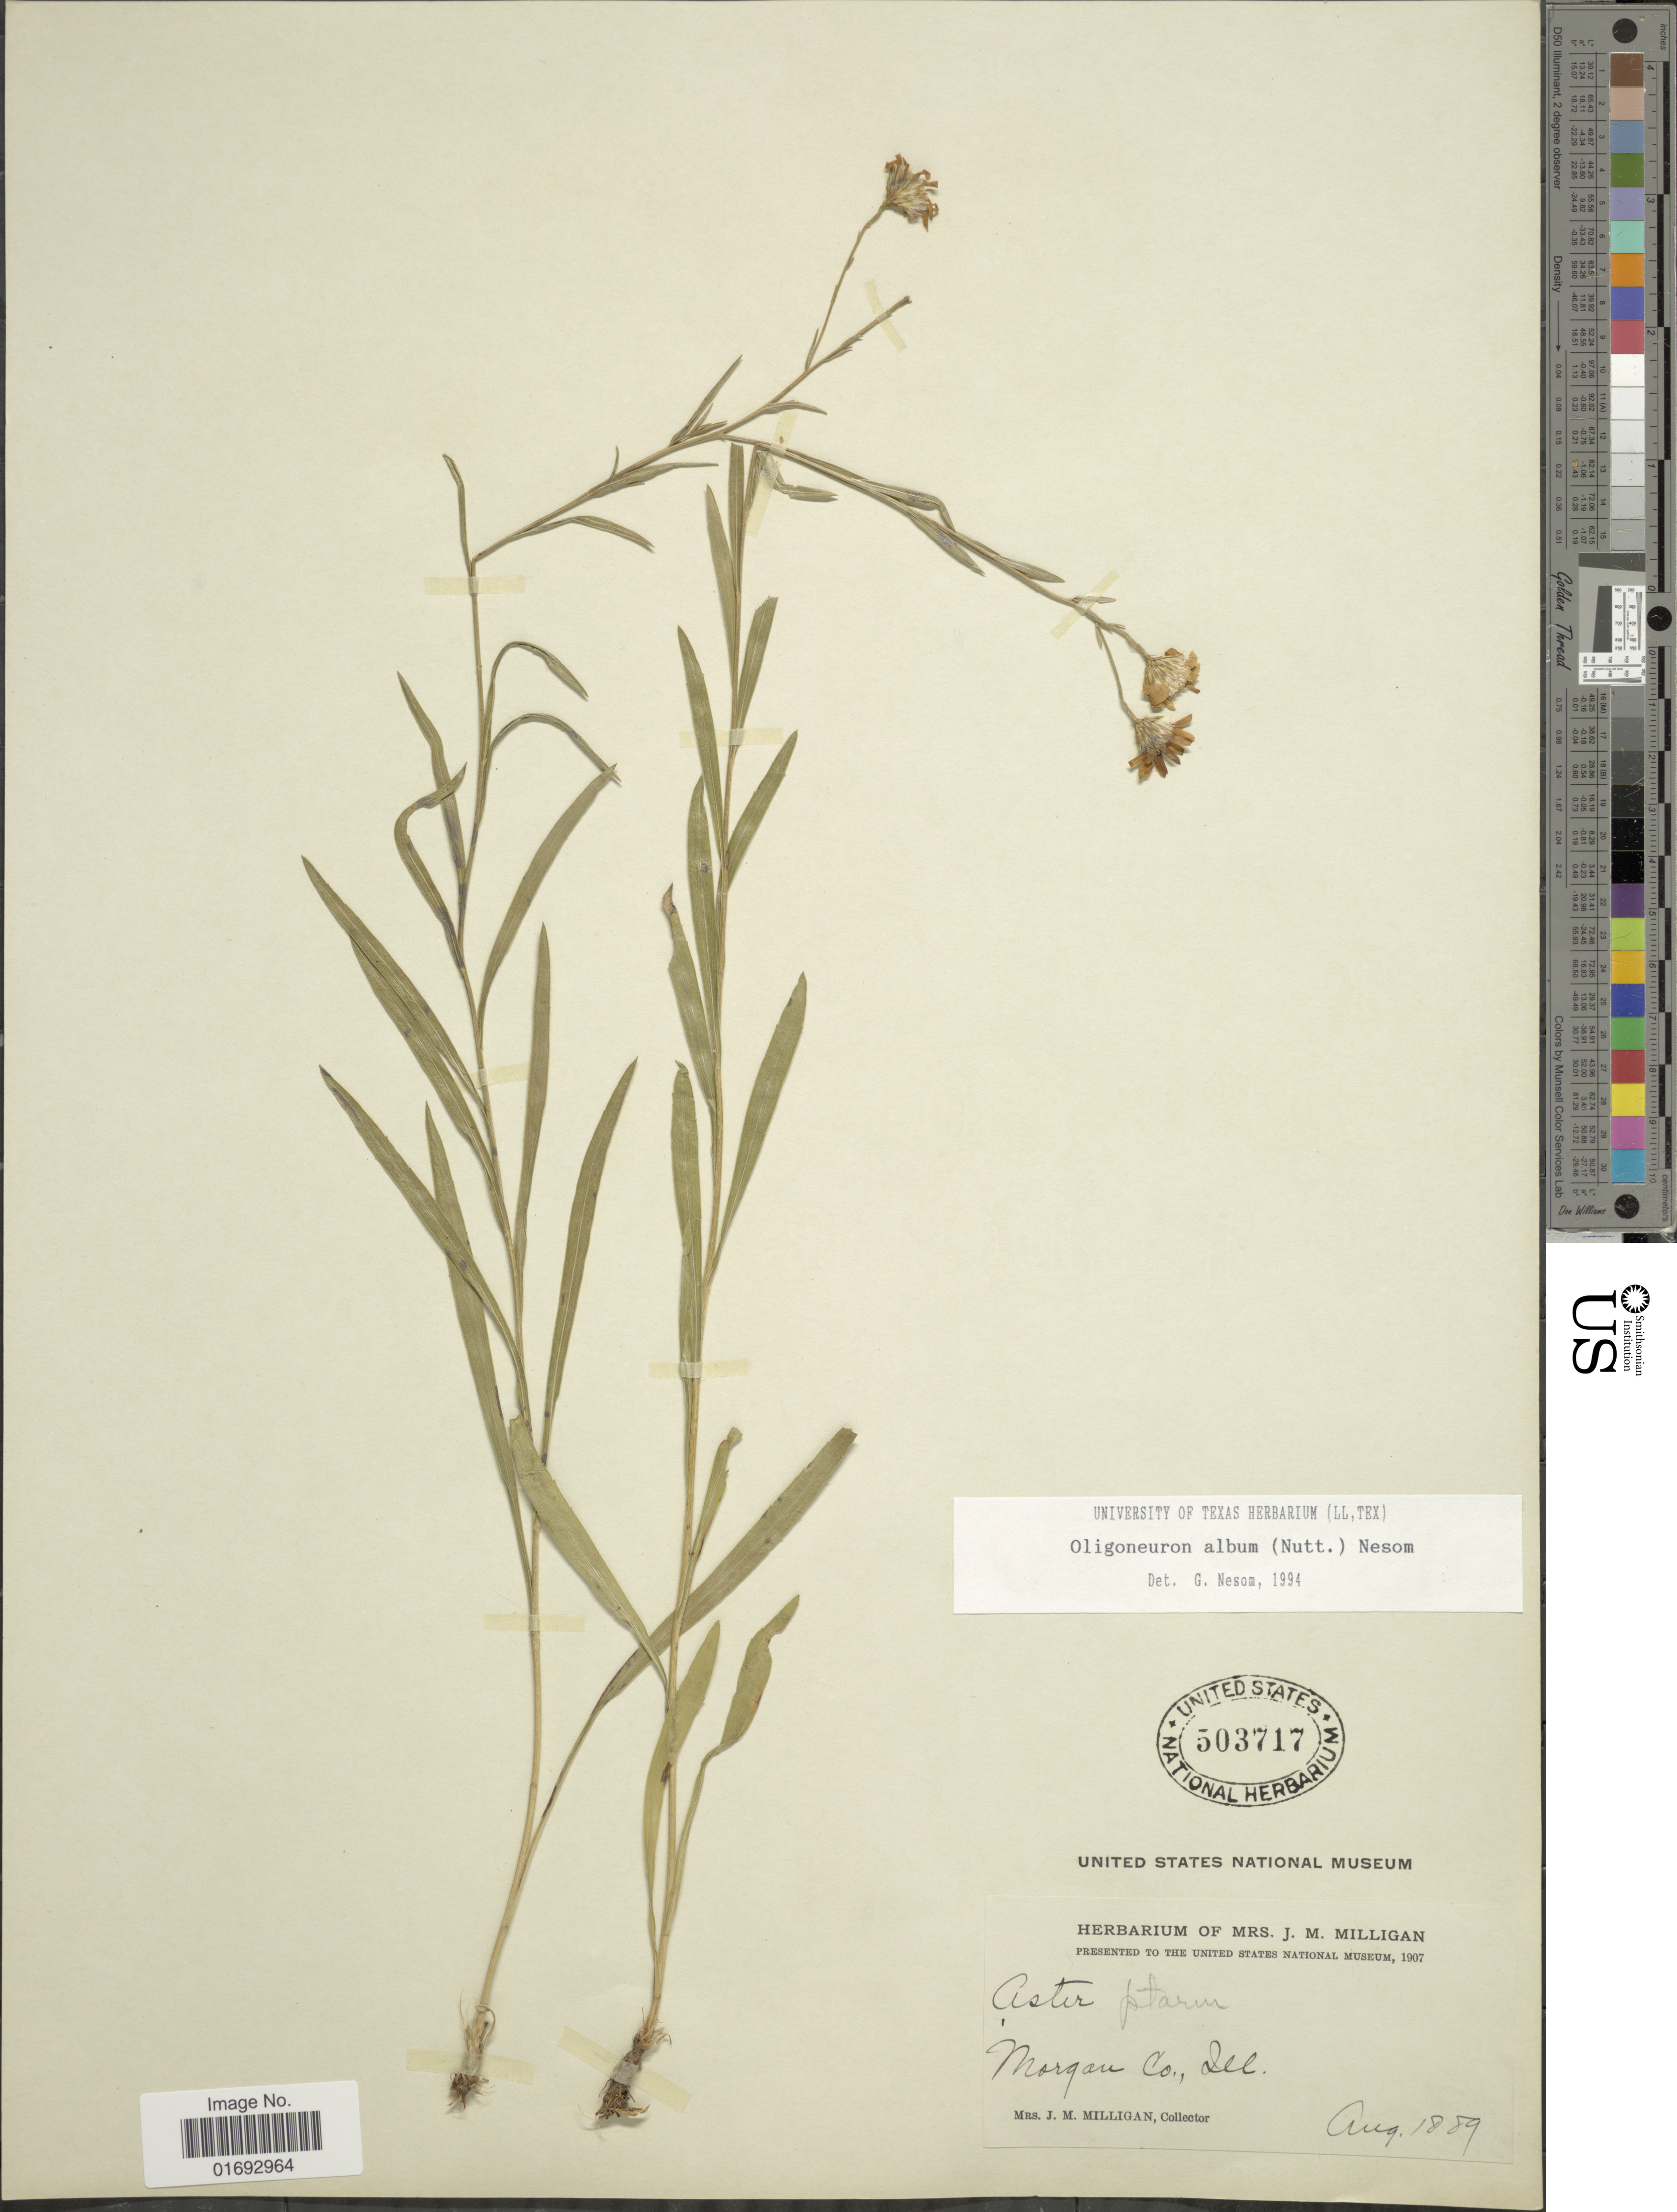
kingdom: Plantae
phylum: Tracheophyta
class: Magnoliopsida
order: Asterales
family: Asteraceae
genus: Oligoneuron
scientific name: Oligoneuron album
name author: (Nutt.) G.L. Nesom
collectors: J. M. Milligan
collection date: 1889-08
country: United States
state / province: Illinois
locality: Morgan Co.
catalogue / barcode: US 503717